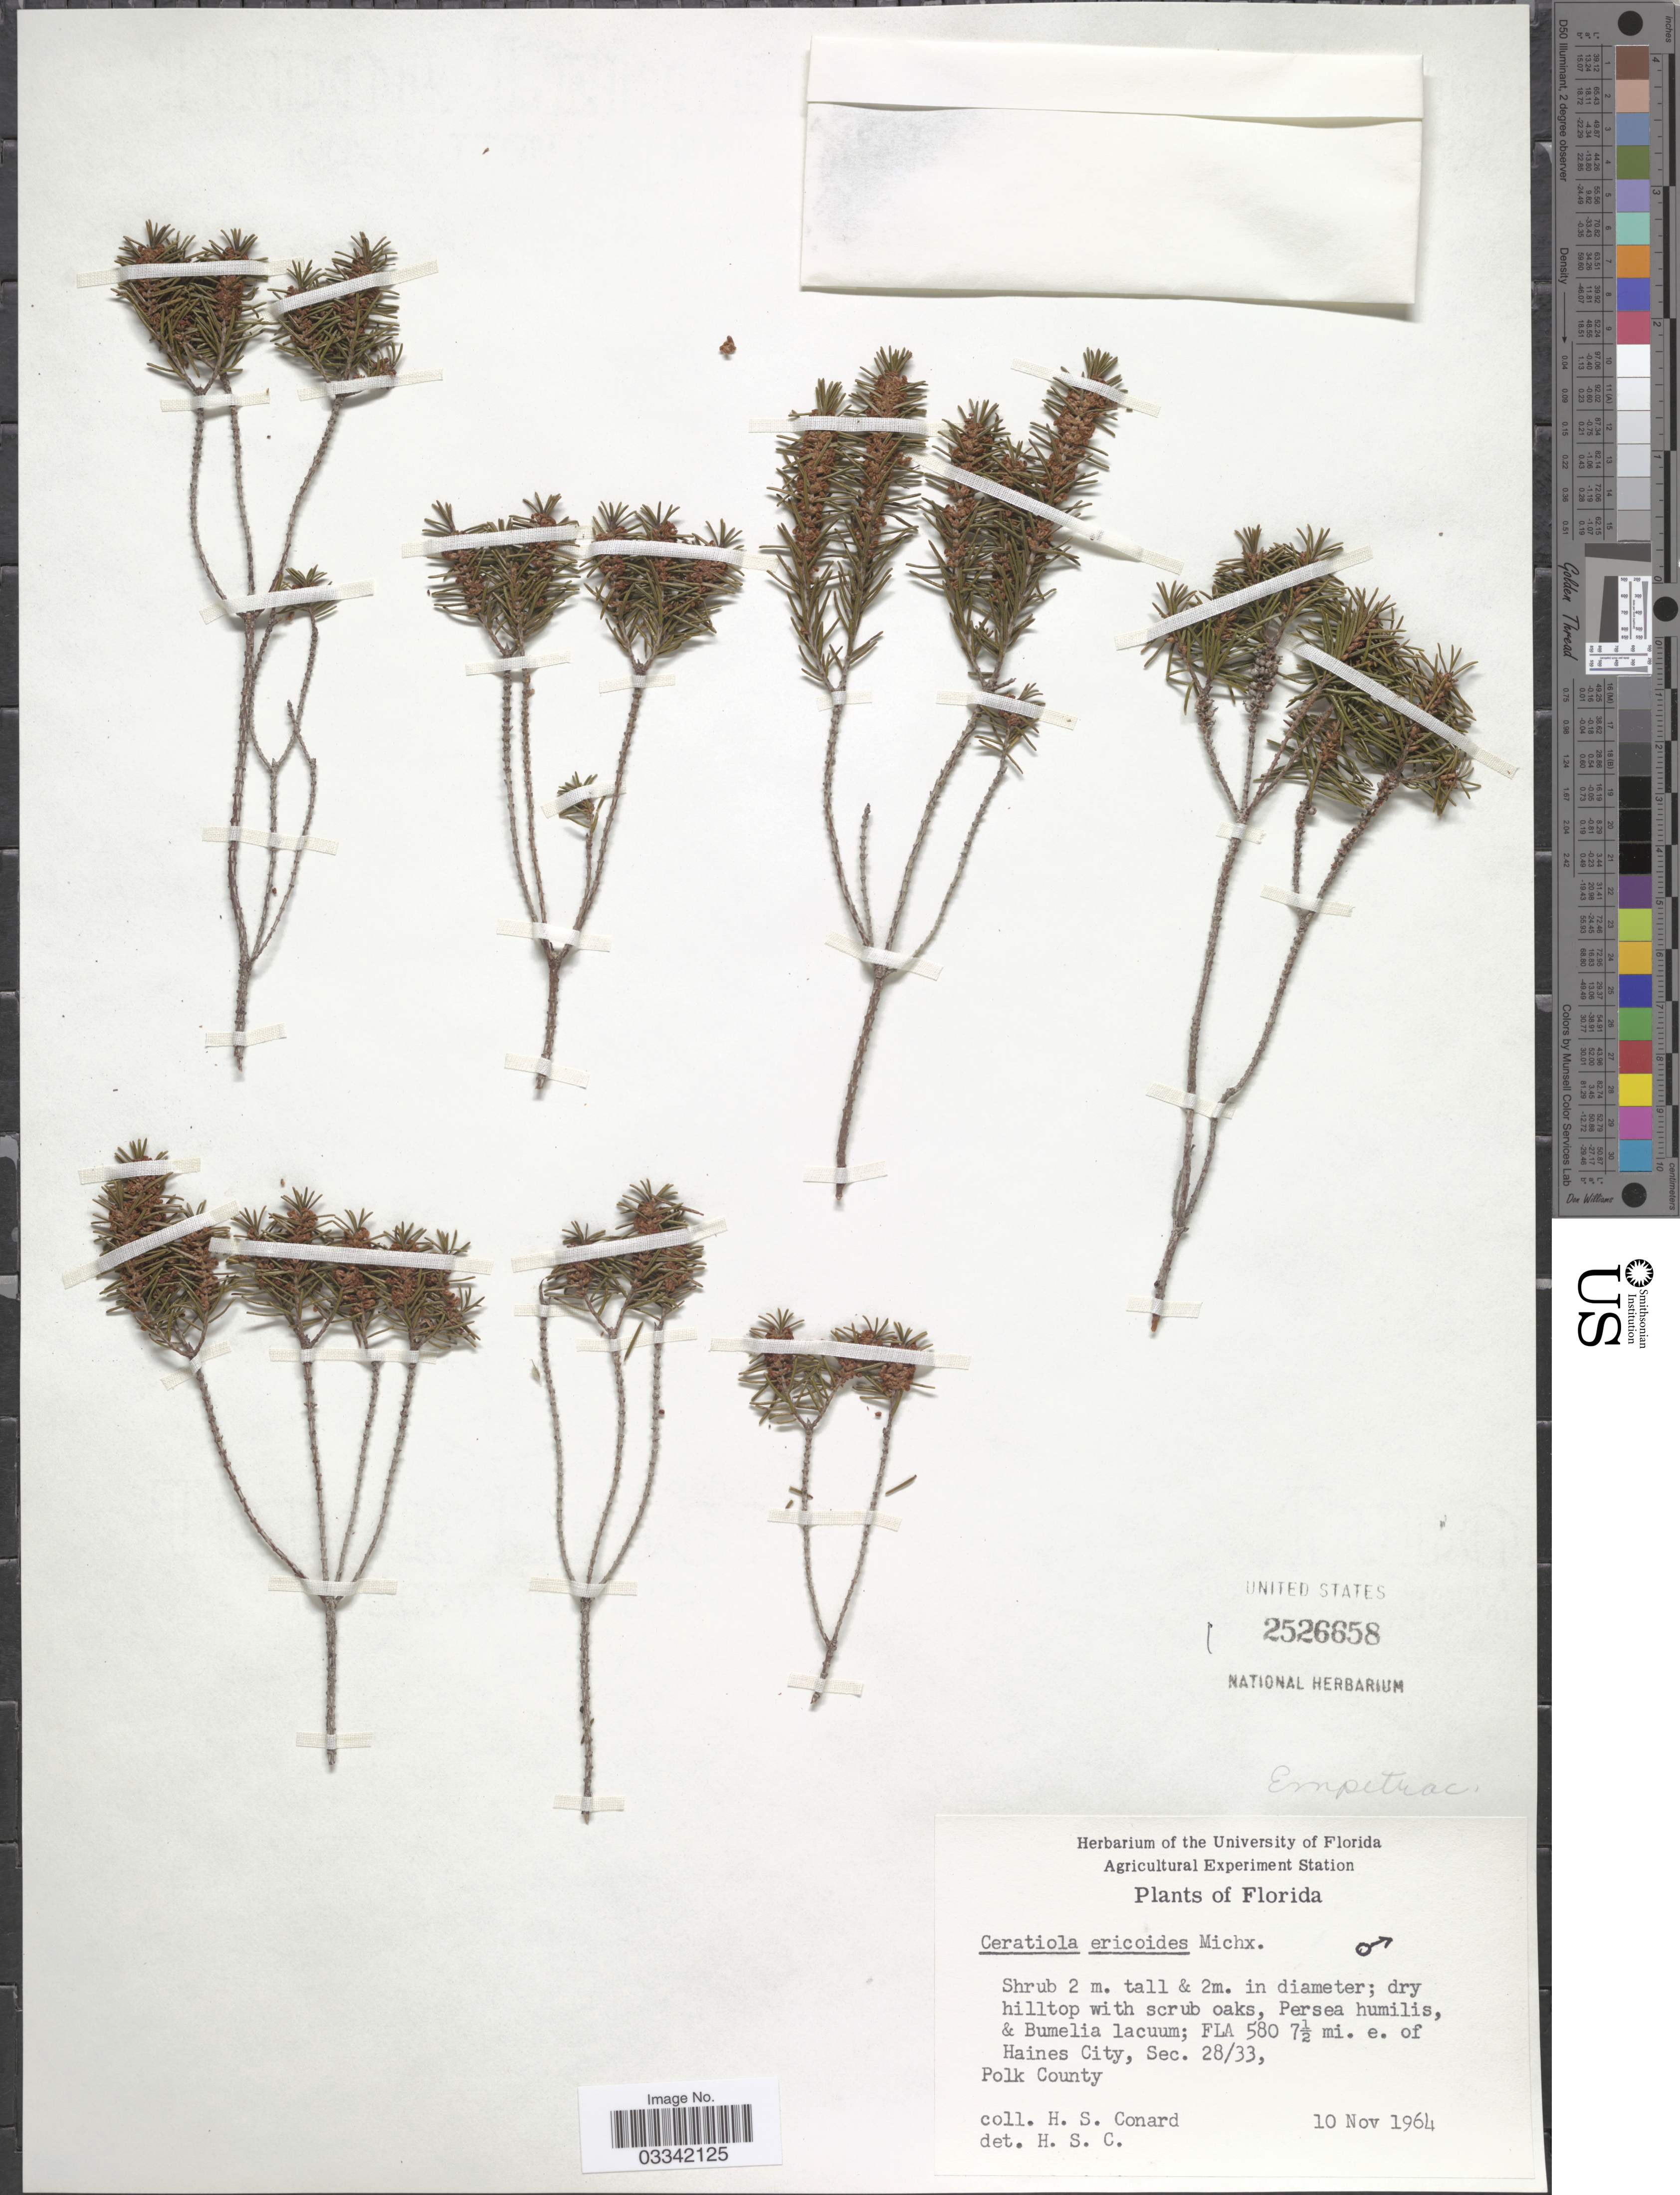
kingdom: Plantae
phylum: Tracheophyta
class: Magnoliopsida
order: Ericales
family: Ericaceae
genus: Ceratiola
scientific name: Ceratiola ericoides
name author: Michx.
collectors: H. S. Conard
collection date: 1964-11-10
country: United States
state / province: Florida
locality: FLA 580 7½ mi. e. of Haines City, Sec. 28/33, Polk County.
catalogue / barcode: US 2526658